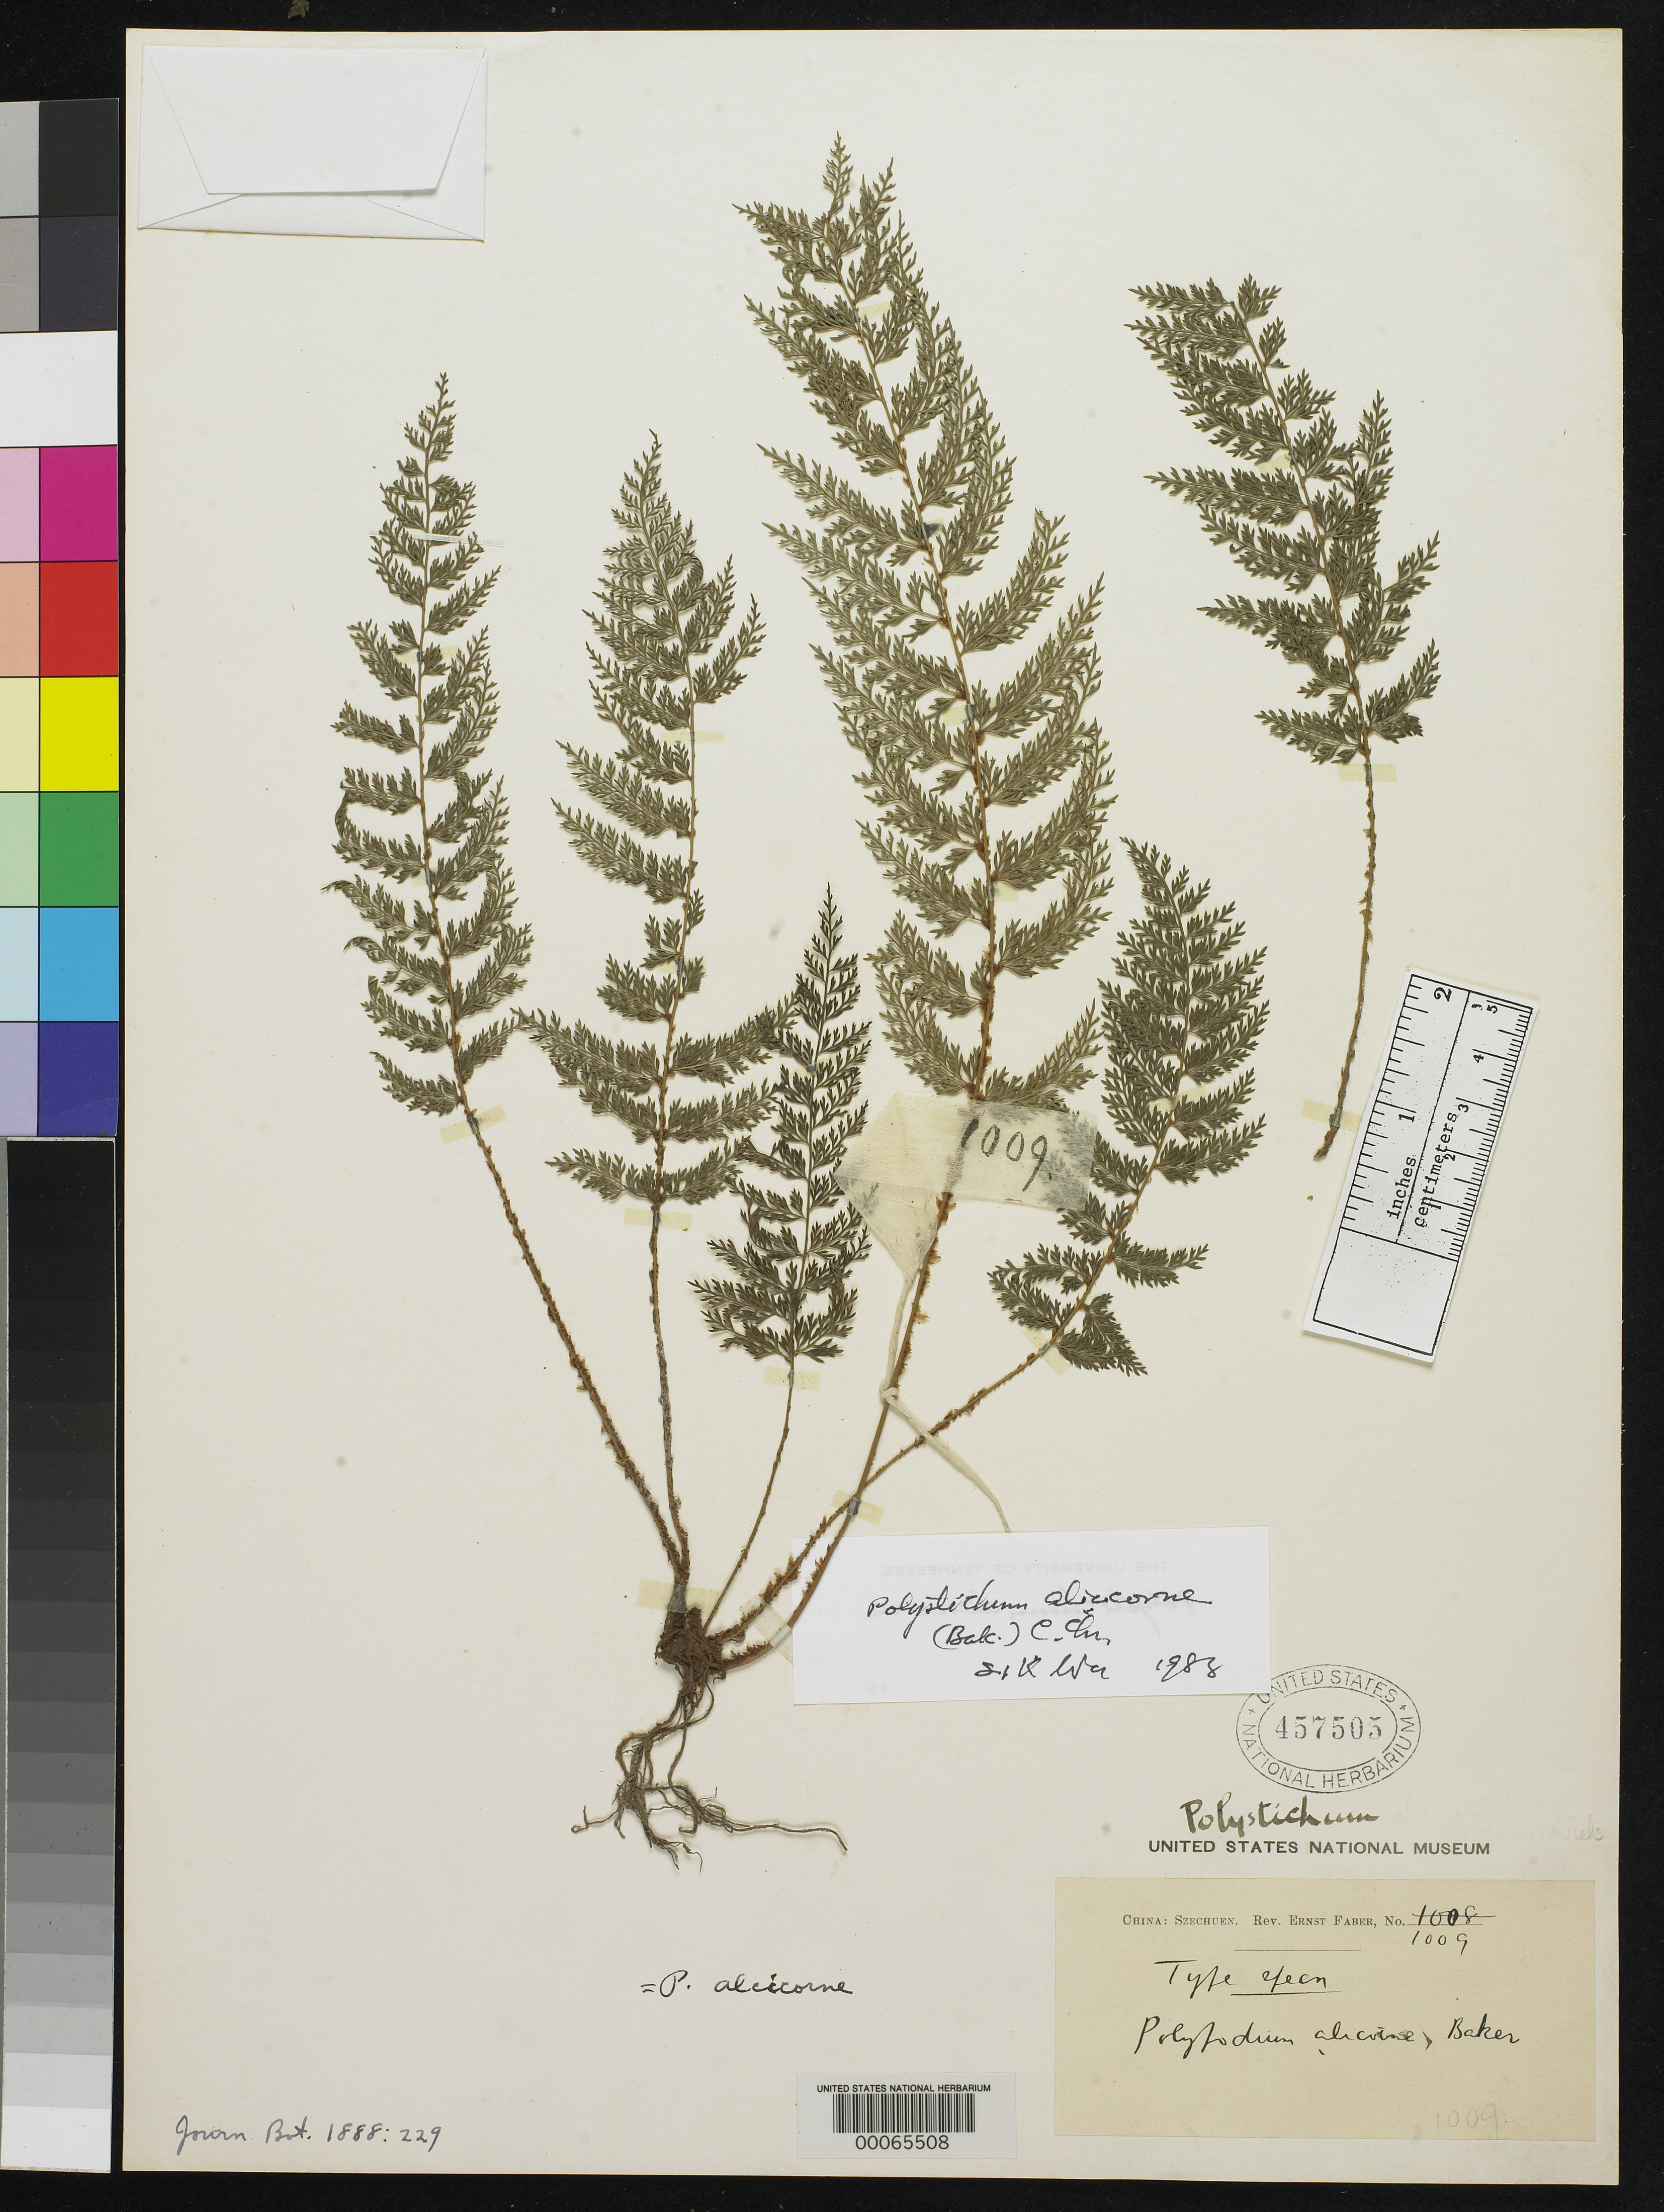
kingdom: Plantae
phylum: Tracheophyta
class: Polypodiopsida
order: Polypodiales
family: Polypodiaceae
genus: Polypodium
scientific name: Polypodium alcicorne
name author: Baker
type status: Type Collection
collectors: E. Faber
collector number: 1009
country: China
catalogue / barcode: US 457505